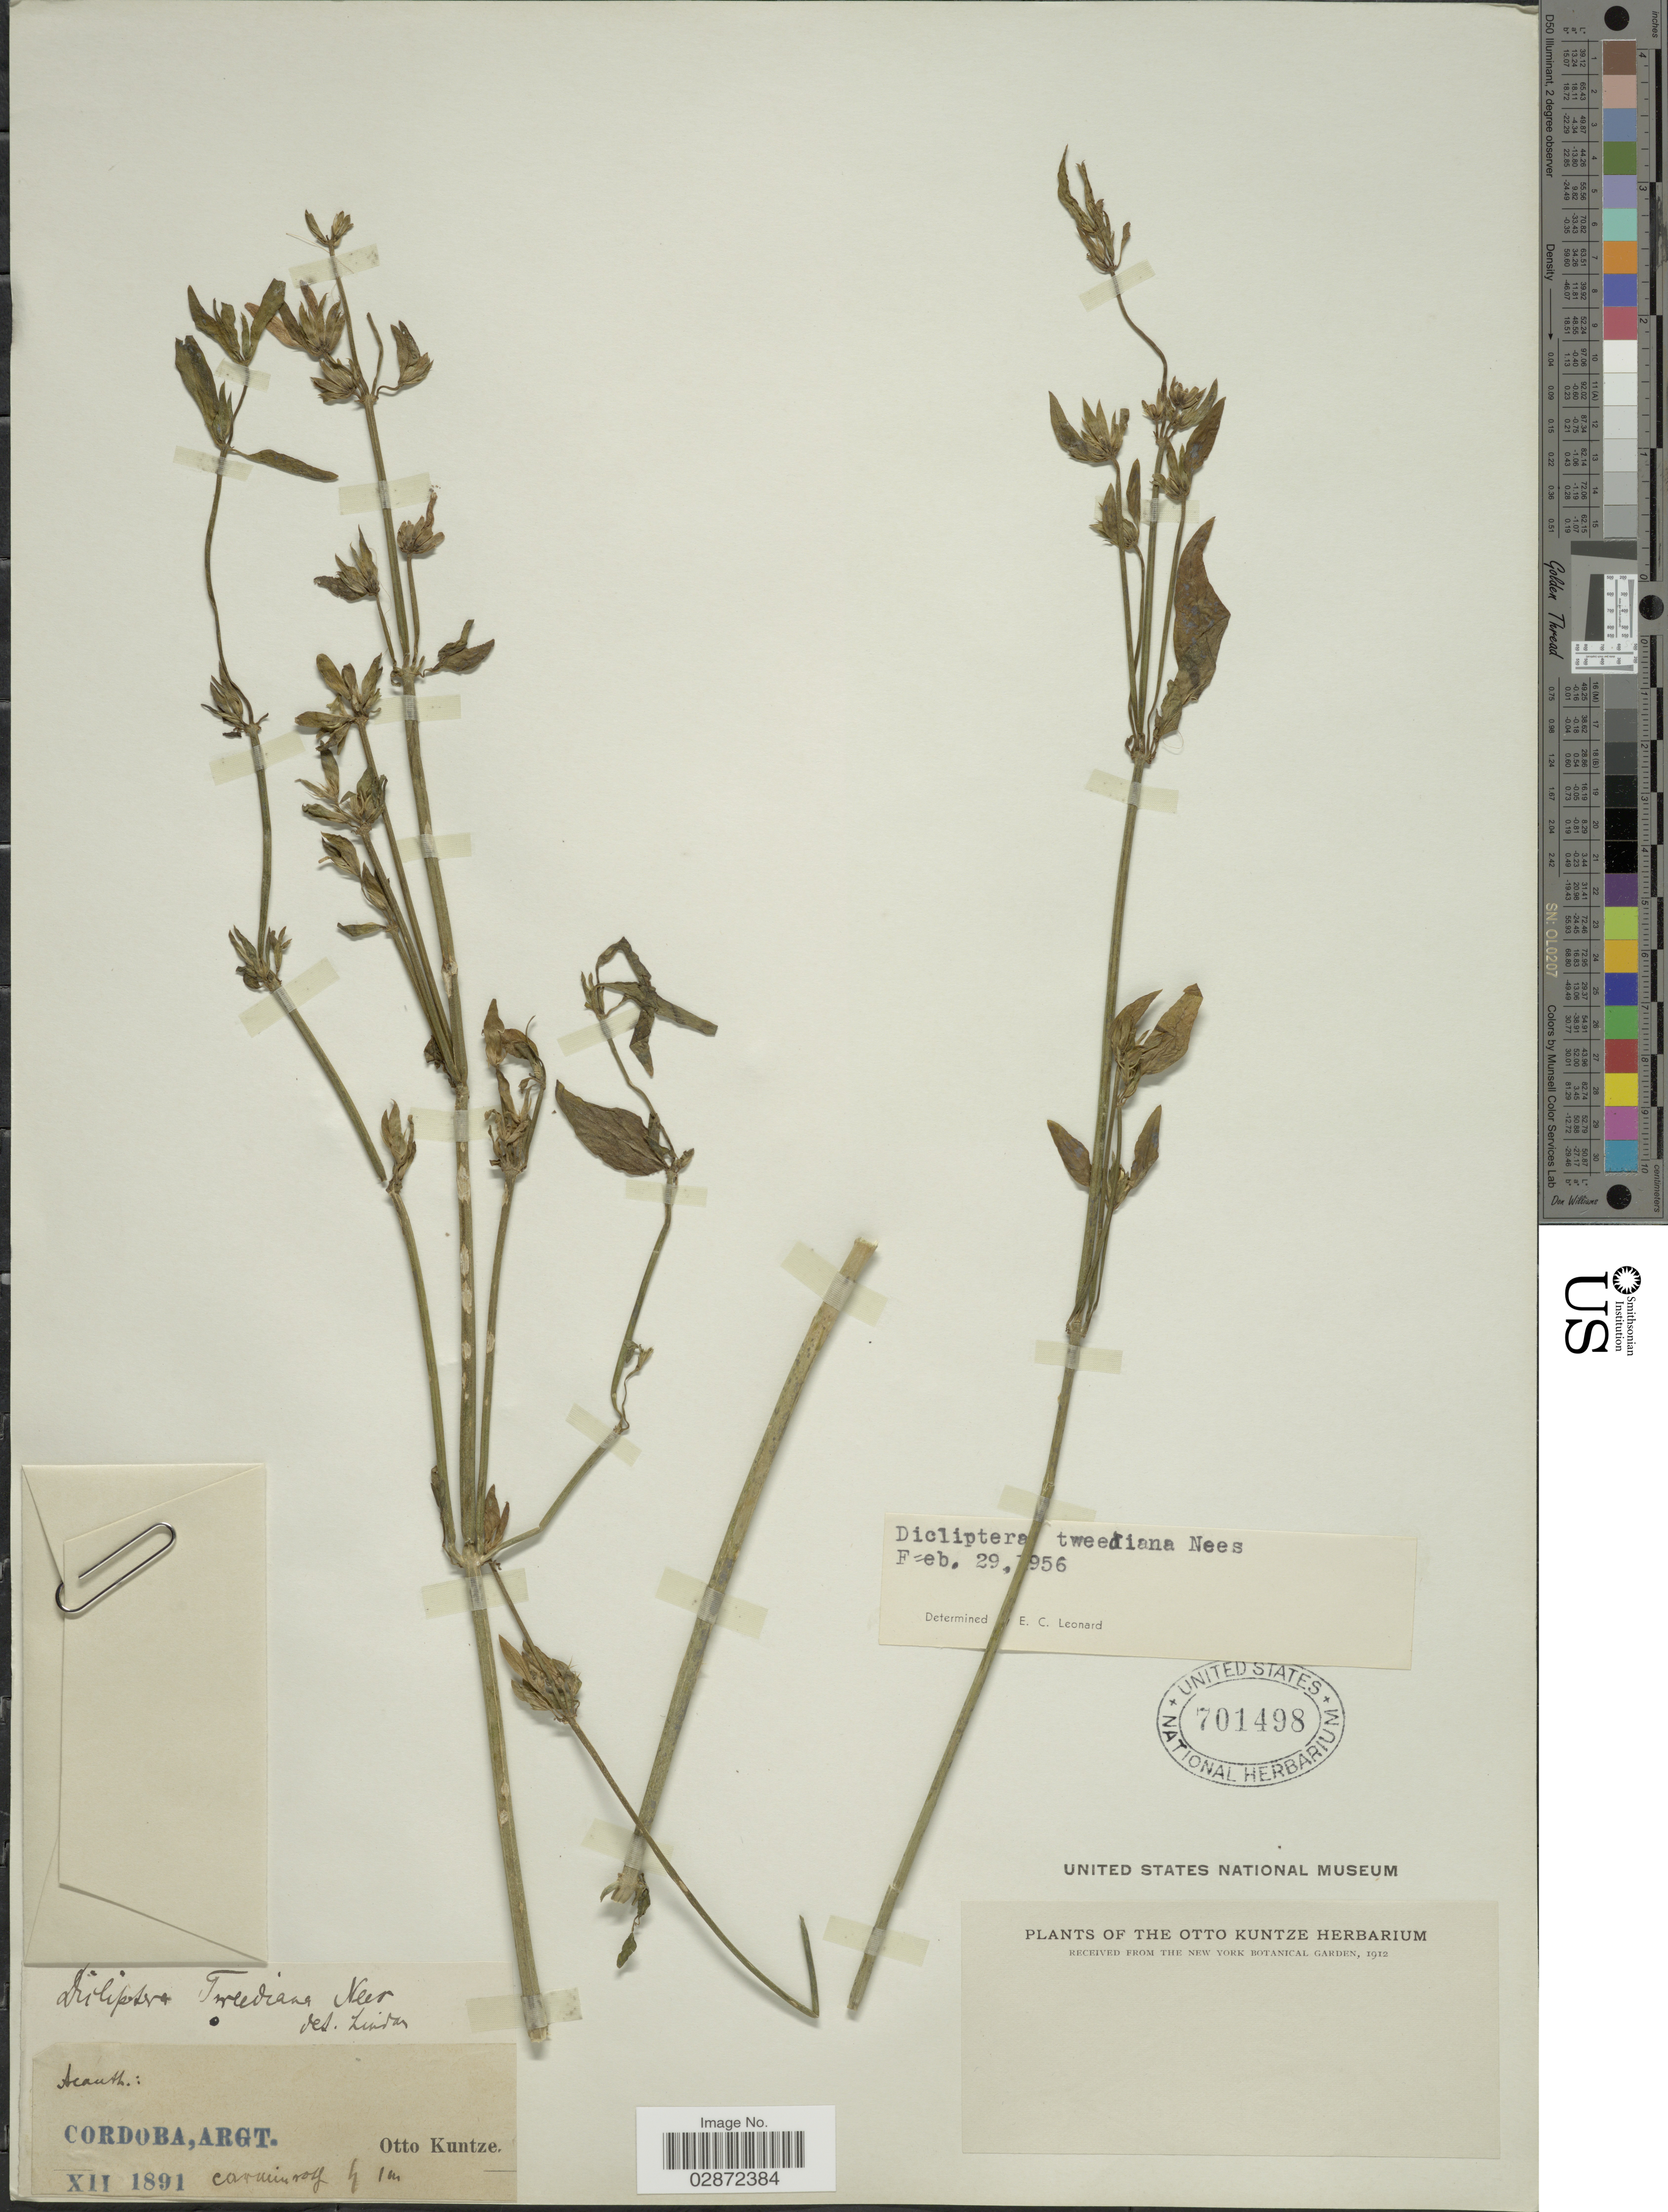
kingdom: Plantae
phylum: Tracheophyta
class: Magnoliopsida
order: Lamiales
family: Acanthaceae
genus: Dicliptera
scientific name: Dicliptera squarrosa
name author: Nees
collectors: C.E.O. Kuntze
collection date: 1891-12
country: Argentina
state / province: Cordoba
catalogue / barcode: US 701498